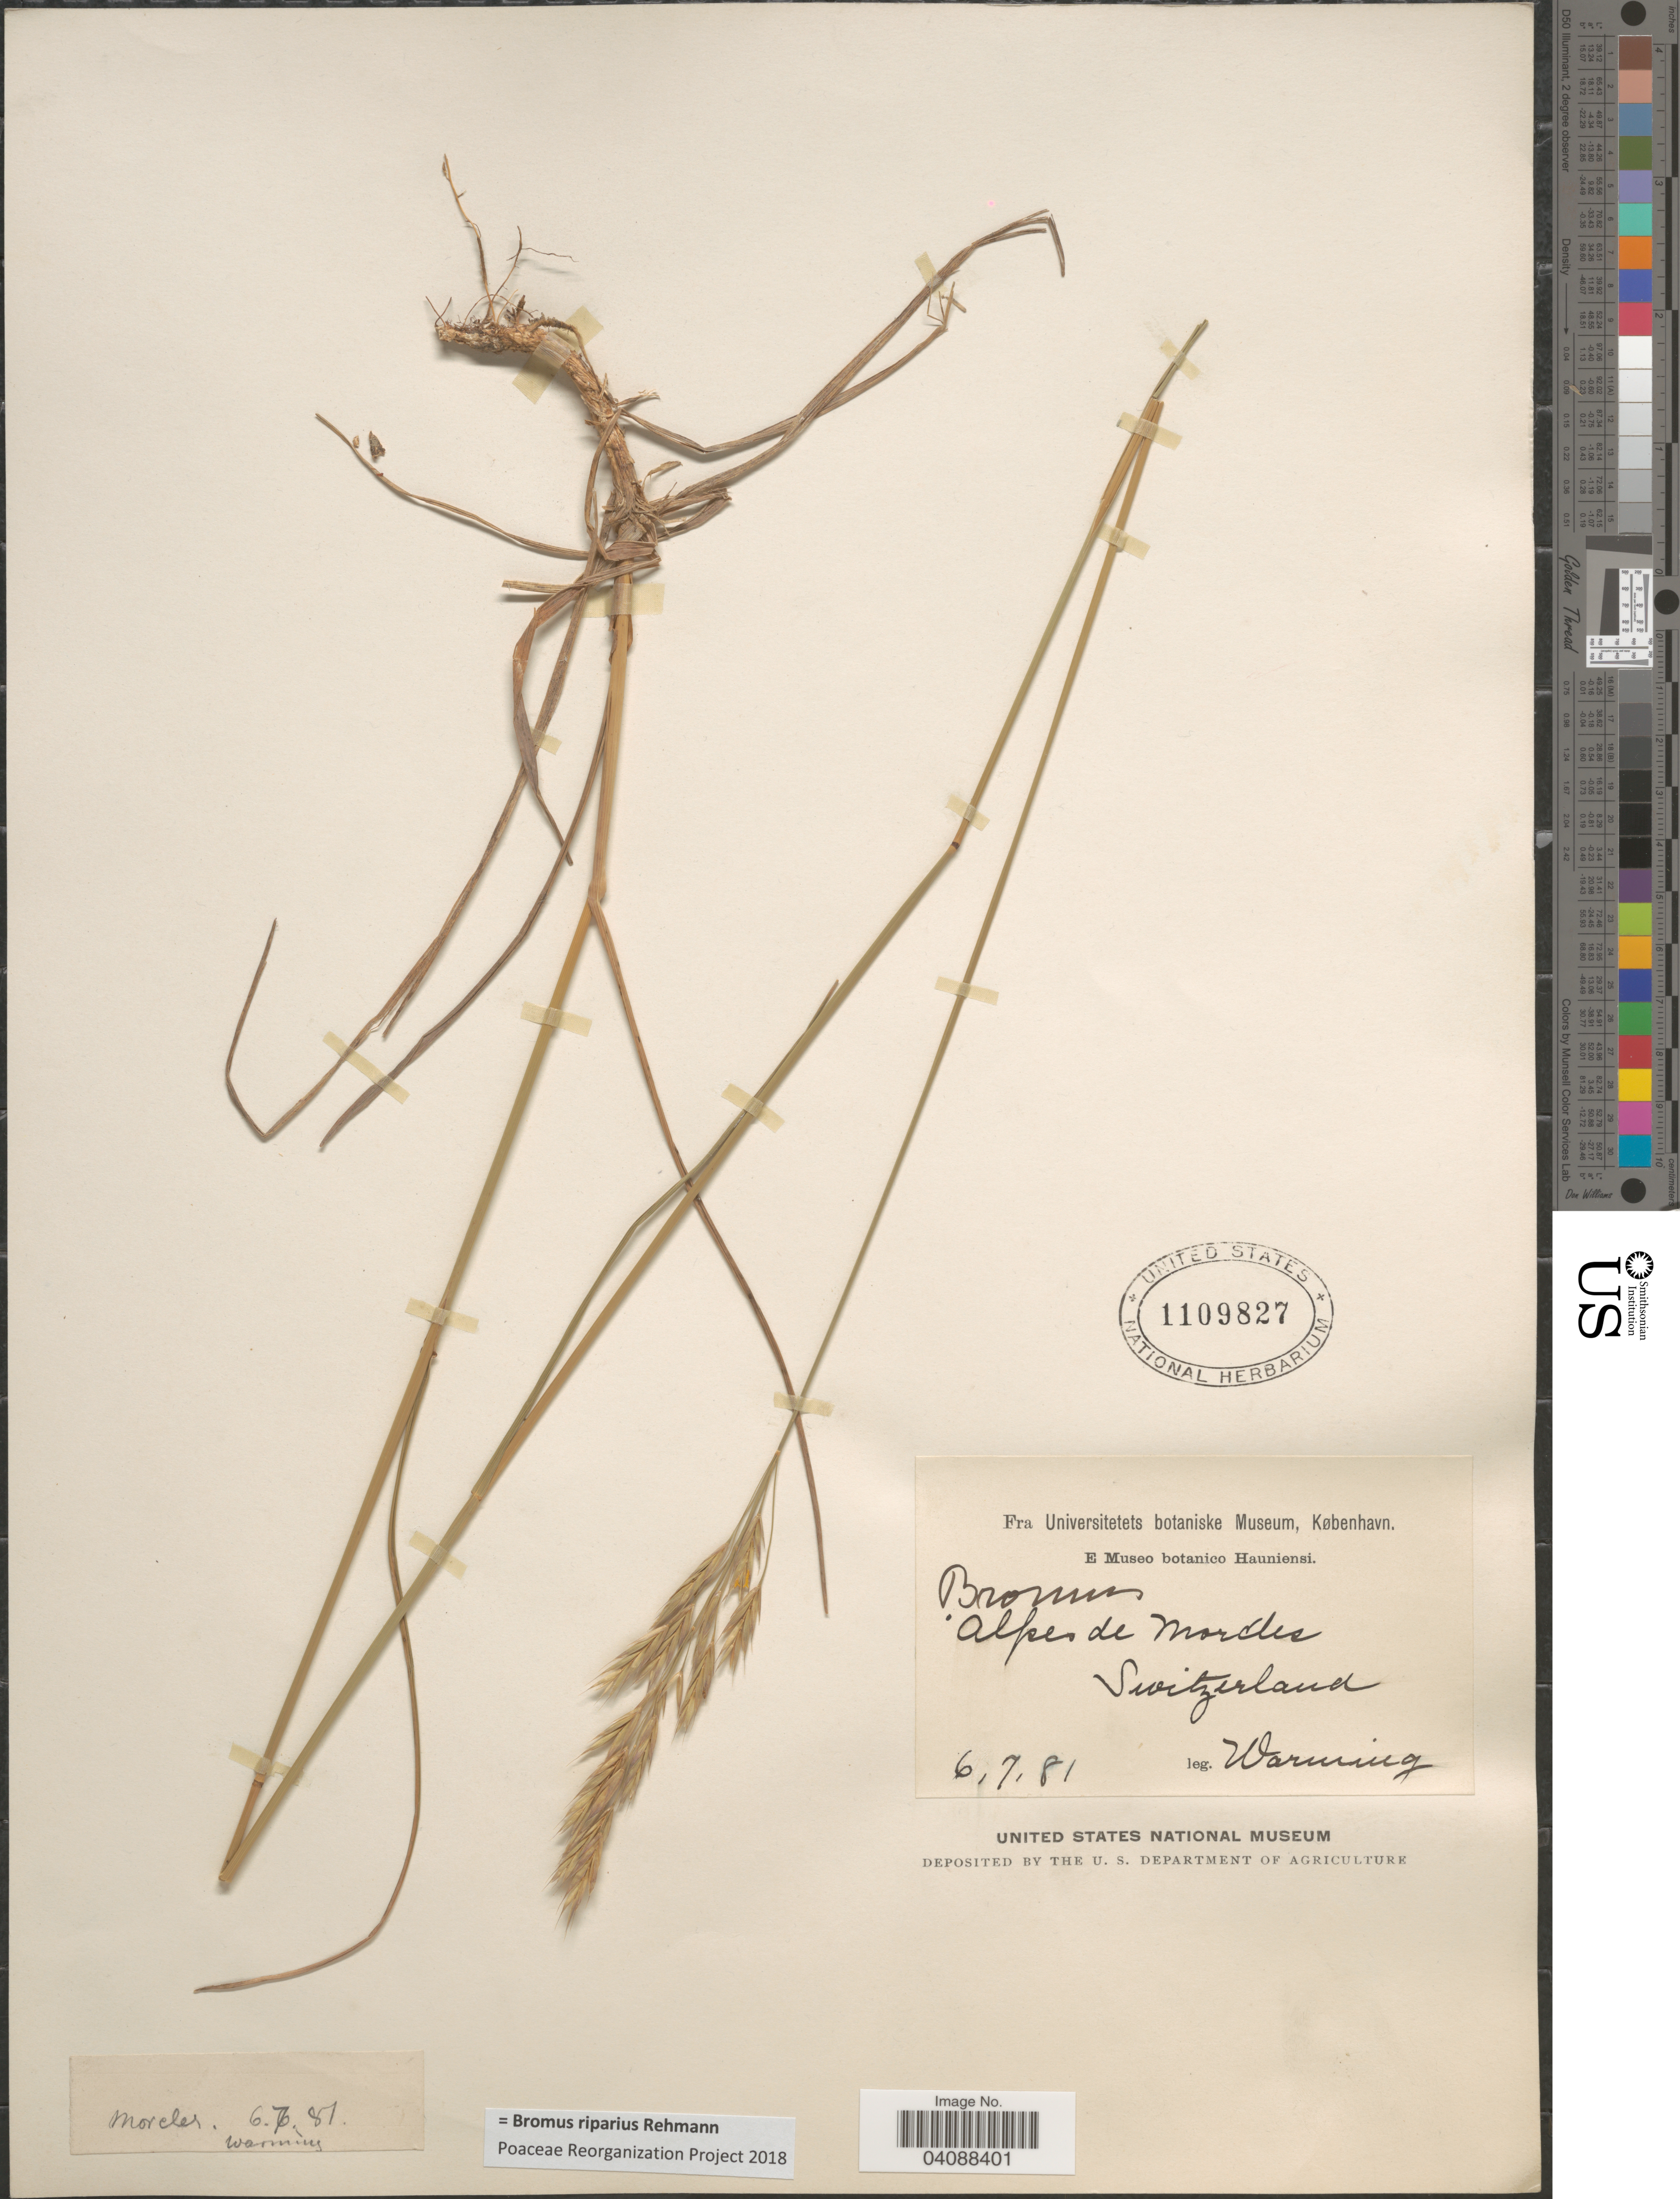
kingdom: Plantae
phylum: Tracheophyta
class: Liliopsida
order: Poales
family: Poaceae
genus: Bromus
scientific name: Bromus riparius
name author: Rehmann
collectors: Warming, --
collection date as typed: Transcribed d/m/y: 6/7/81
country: Switzerland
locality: Alpes de Morcles.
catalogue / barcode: US 1109827